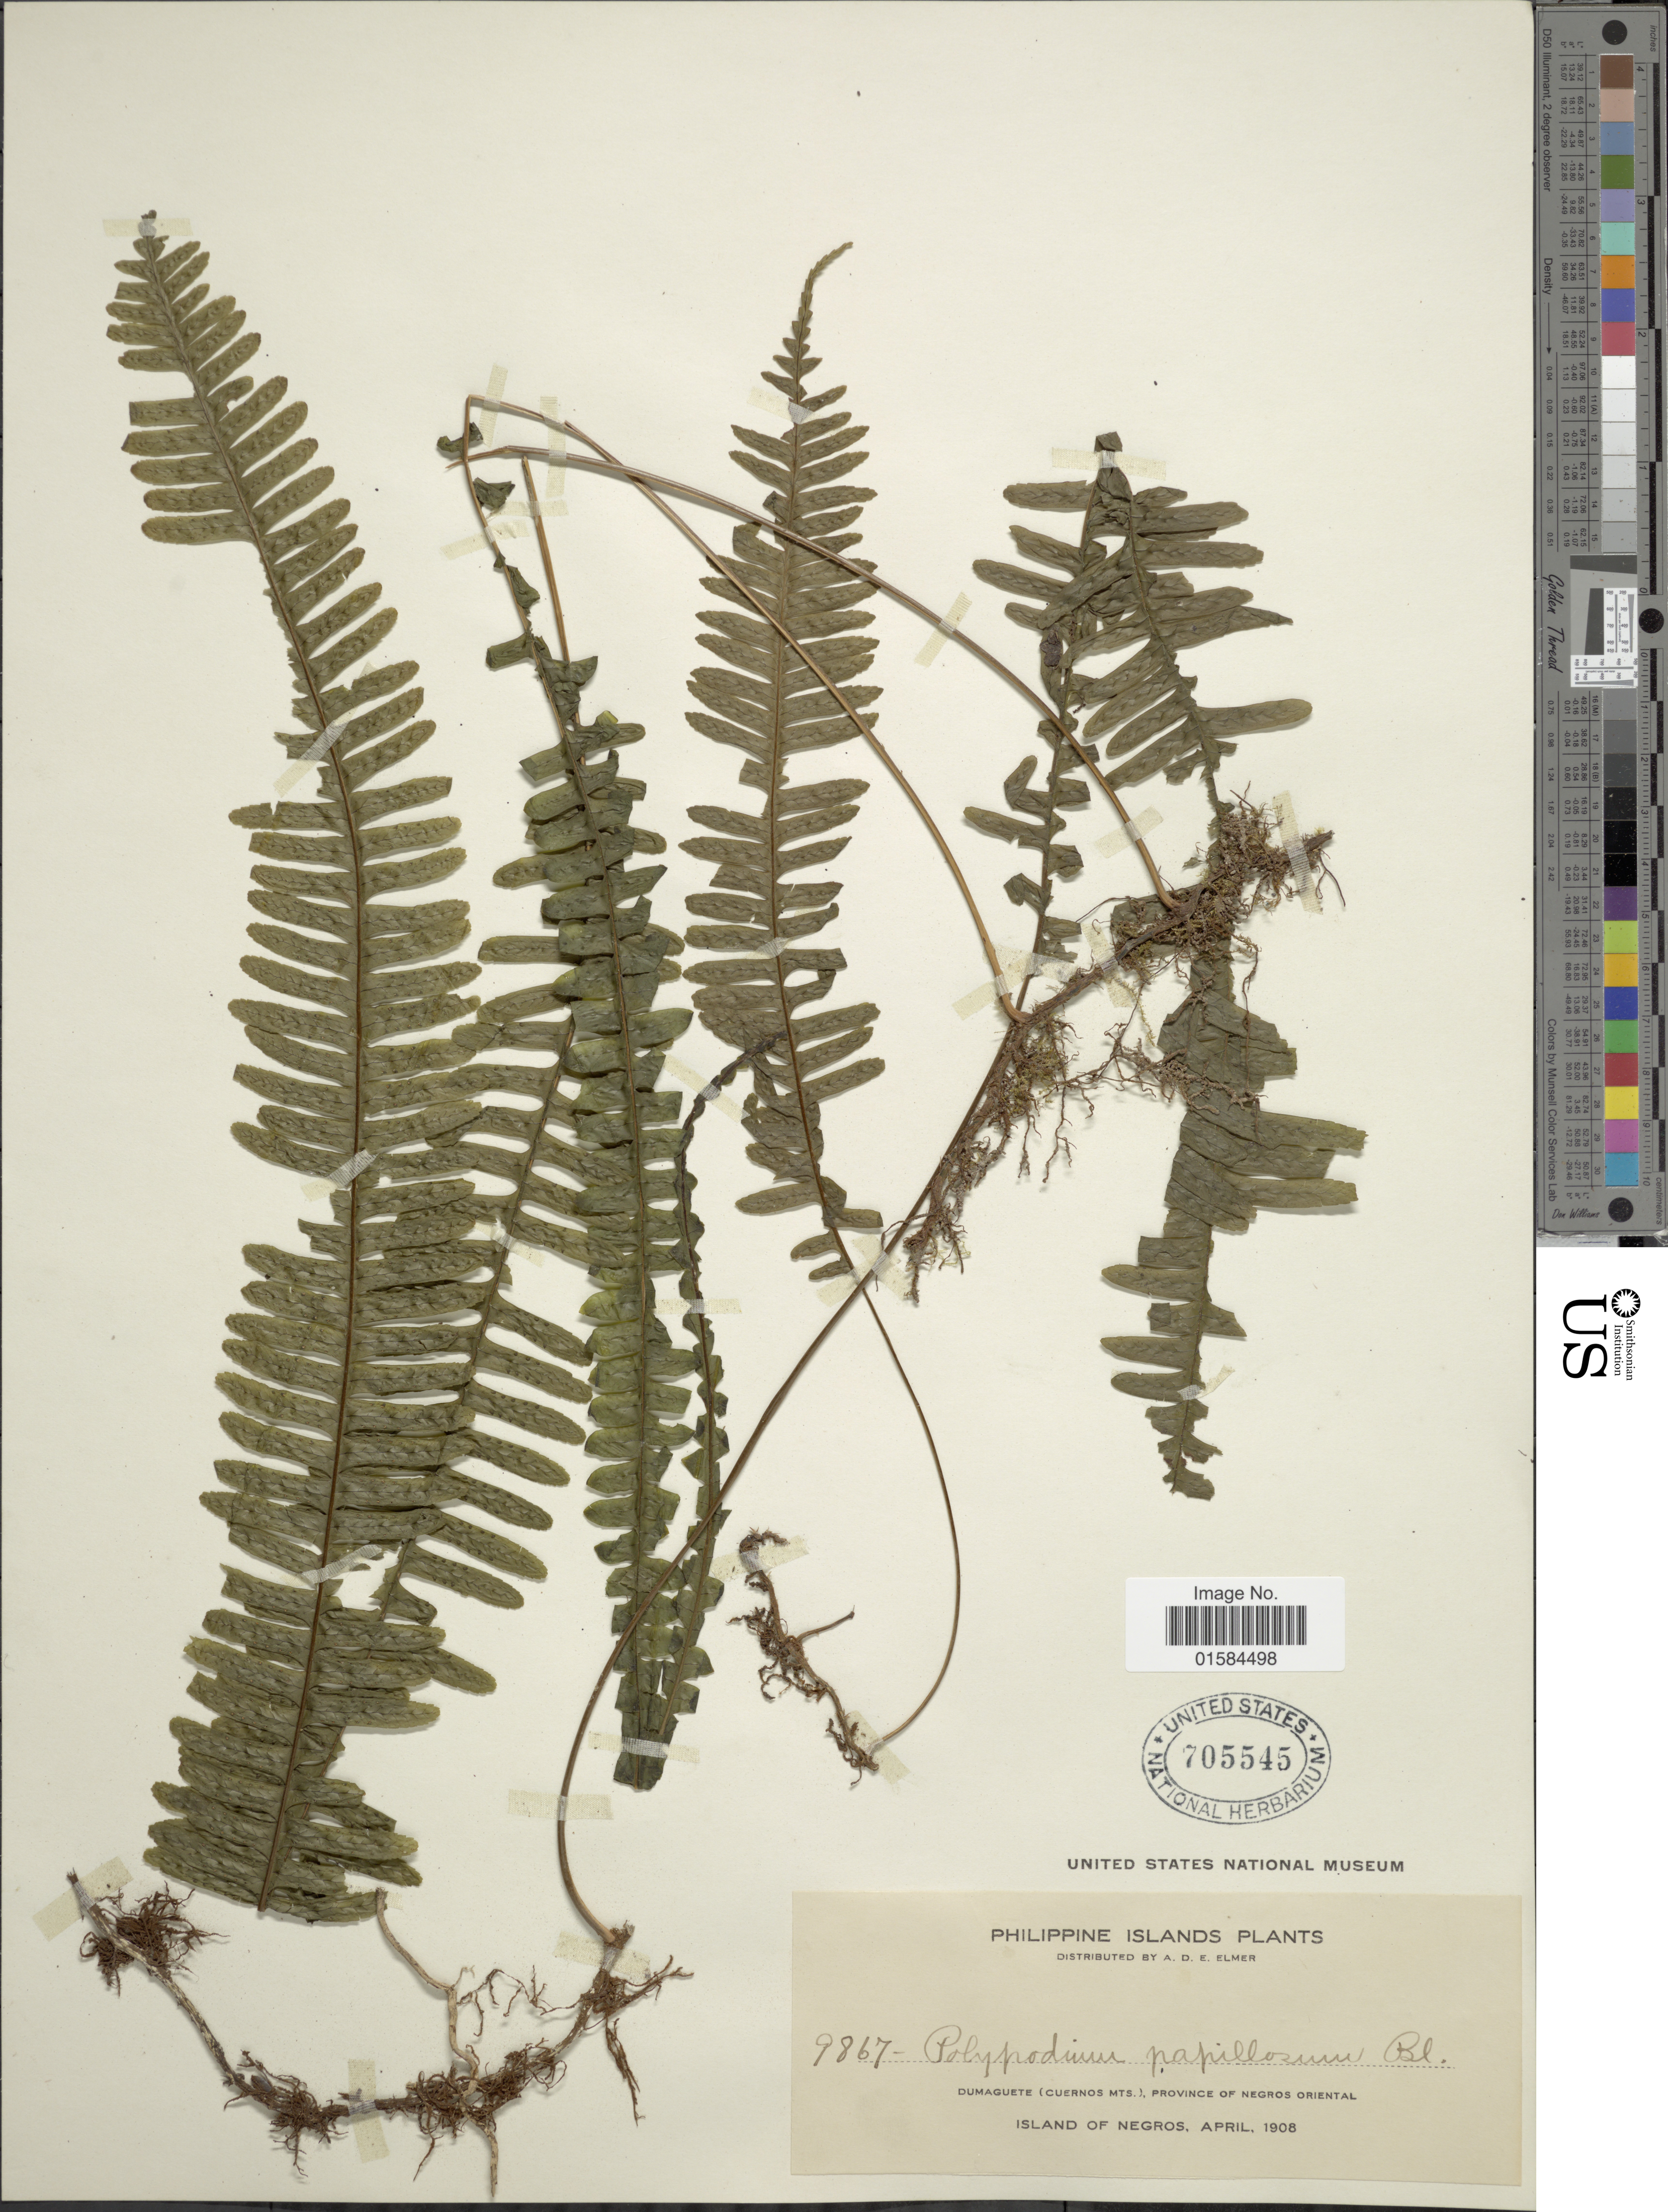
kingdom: Plantae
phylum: Tracheophyta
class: Polypodiopsida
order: Polypodiales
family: Polypodiaceae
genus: Thylacopteris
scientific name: Thylacopteris papillosa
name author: (Blume) Kunze ex J. Sm.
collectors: A. D. E. Elmer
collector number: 9867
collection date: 1908-04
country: Philippines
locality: Philippine Islands, Dumaguete (Cuernos Mts), Province of Negros Oriental, Island of Negros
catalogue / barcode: US 705545